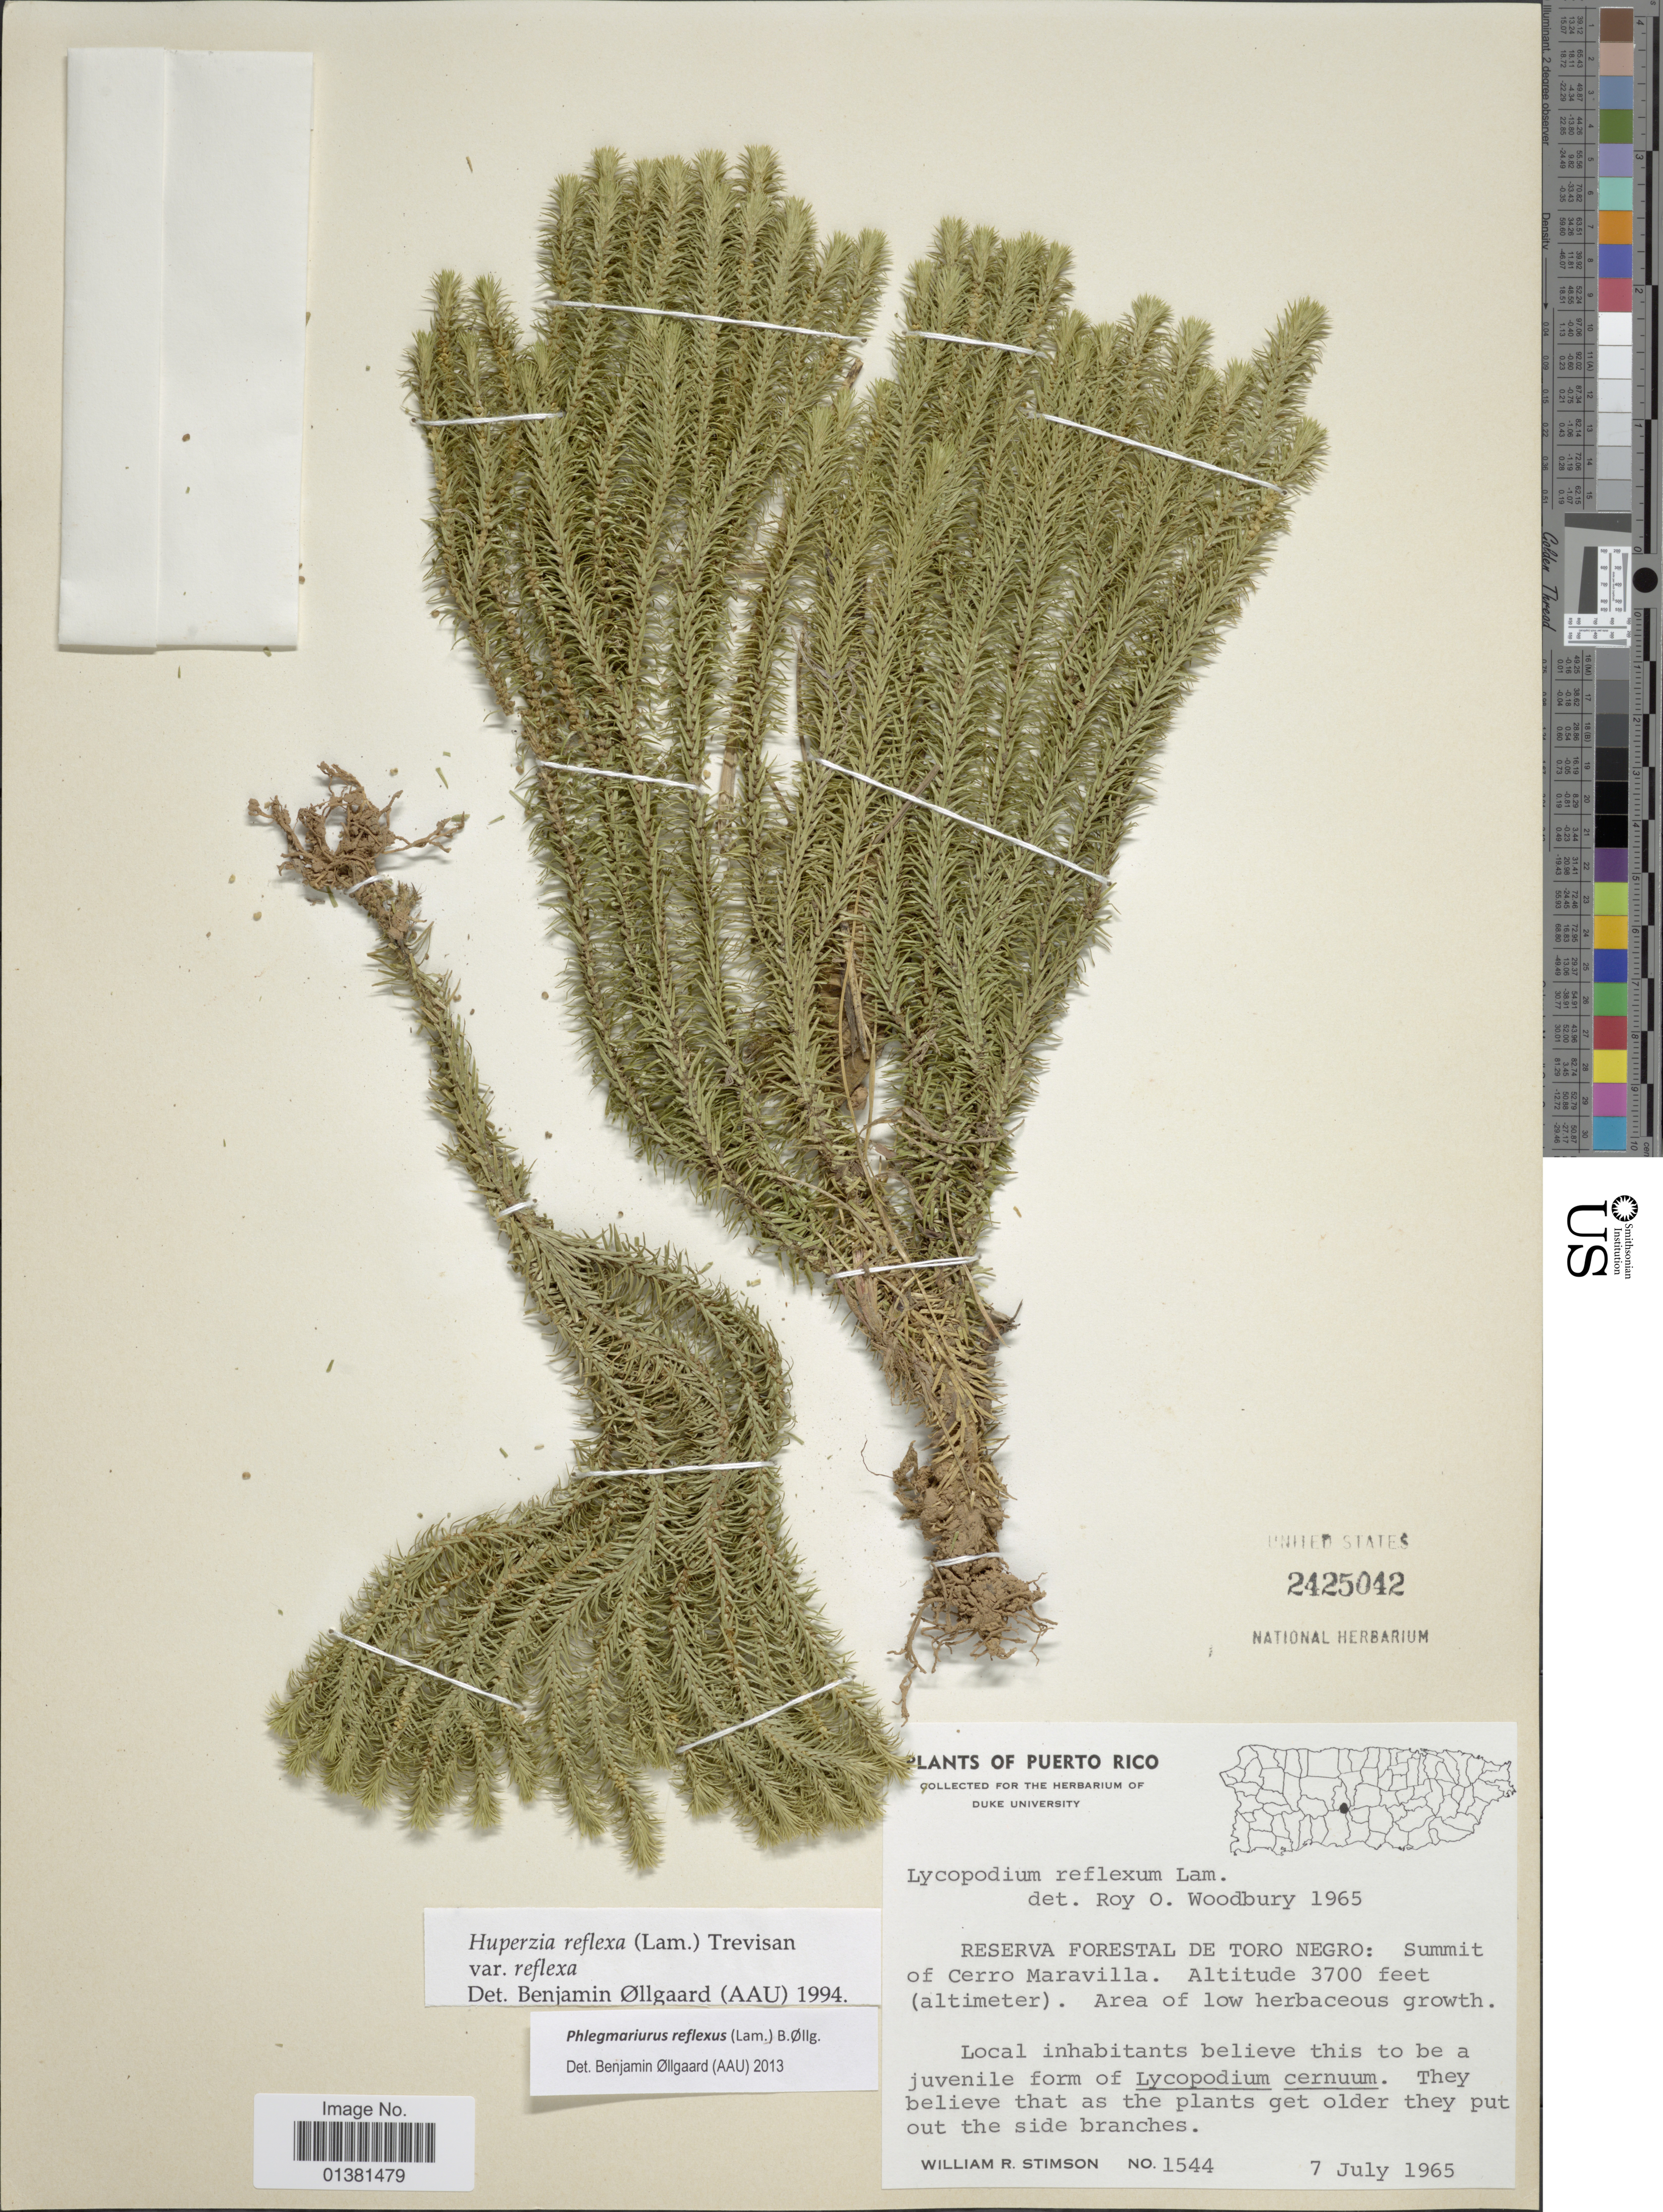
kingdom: Plantae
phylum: Tracheophyta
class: Lycopodiopsida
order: Lycopodiales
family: Lycopodiaceae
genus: Phlegmariurus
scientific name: Phlegmariurus reflexus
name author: (Lam.) B. Øllg.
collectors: W. R. Stimson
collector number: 1544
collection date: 1965-07-07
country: Puerto Rico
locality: Reserva Forestal De Toro Negro: Summit of Cerro Maravilla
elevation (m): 1128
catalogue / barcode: US 2425042